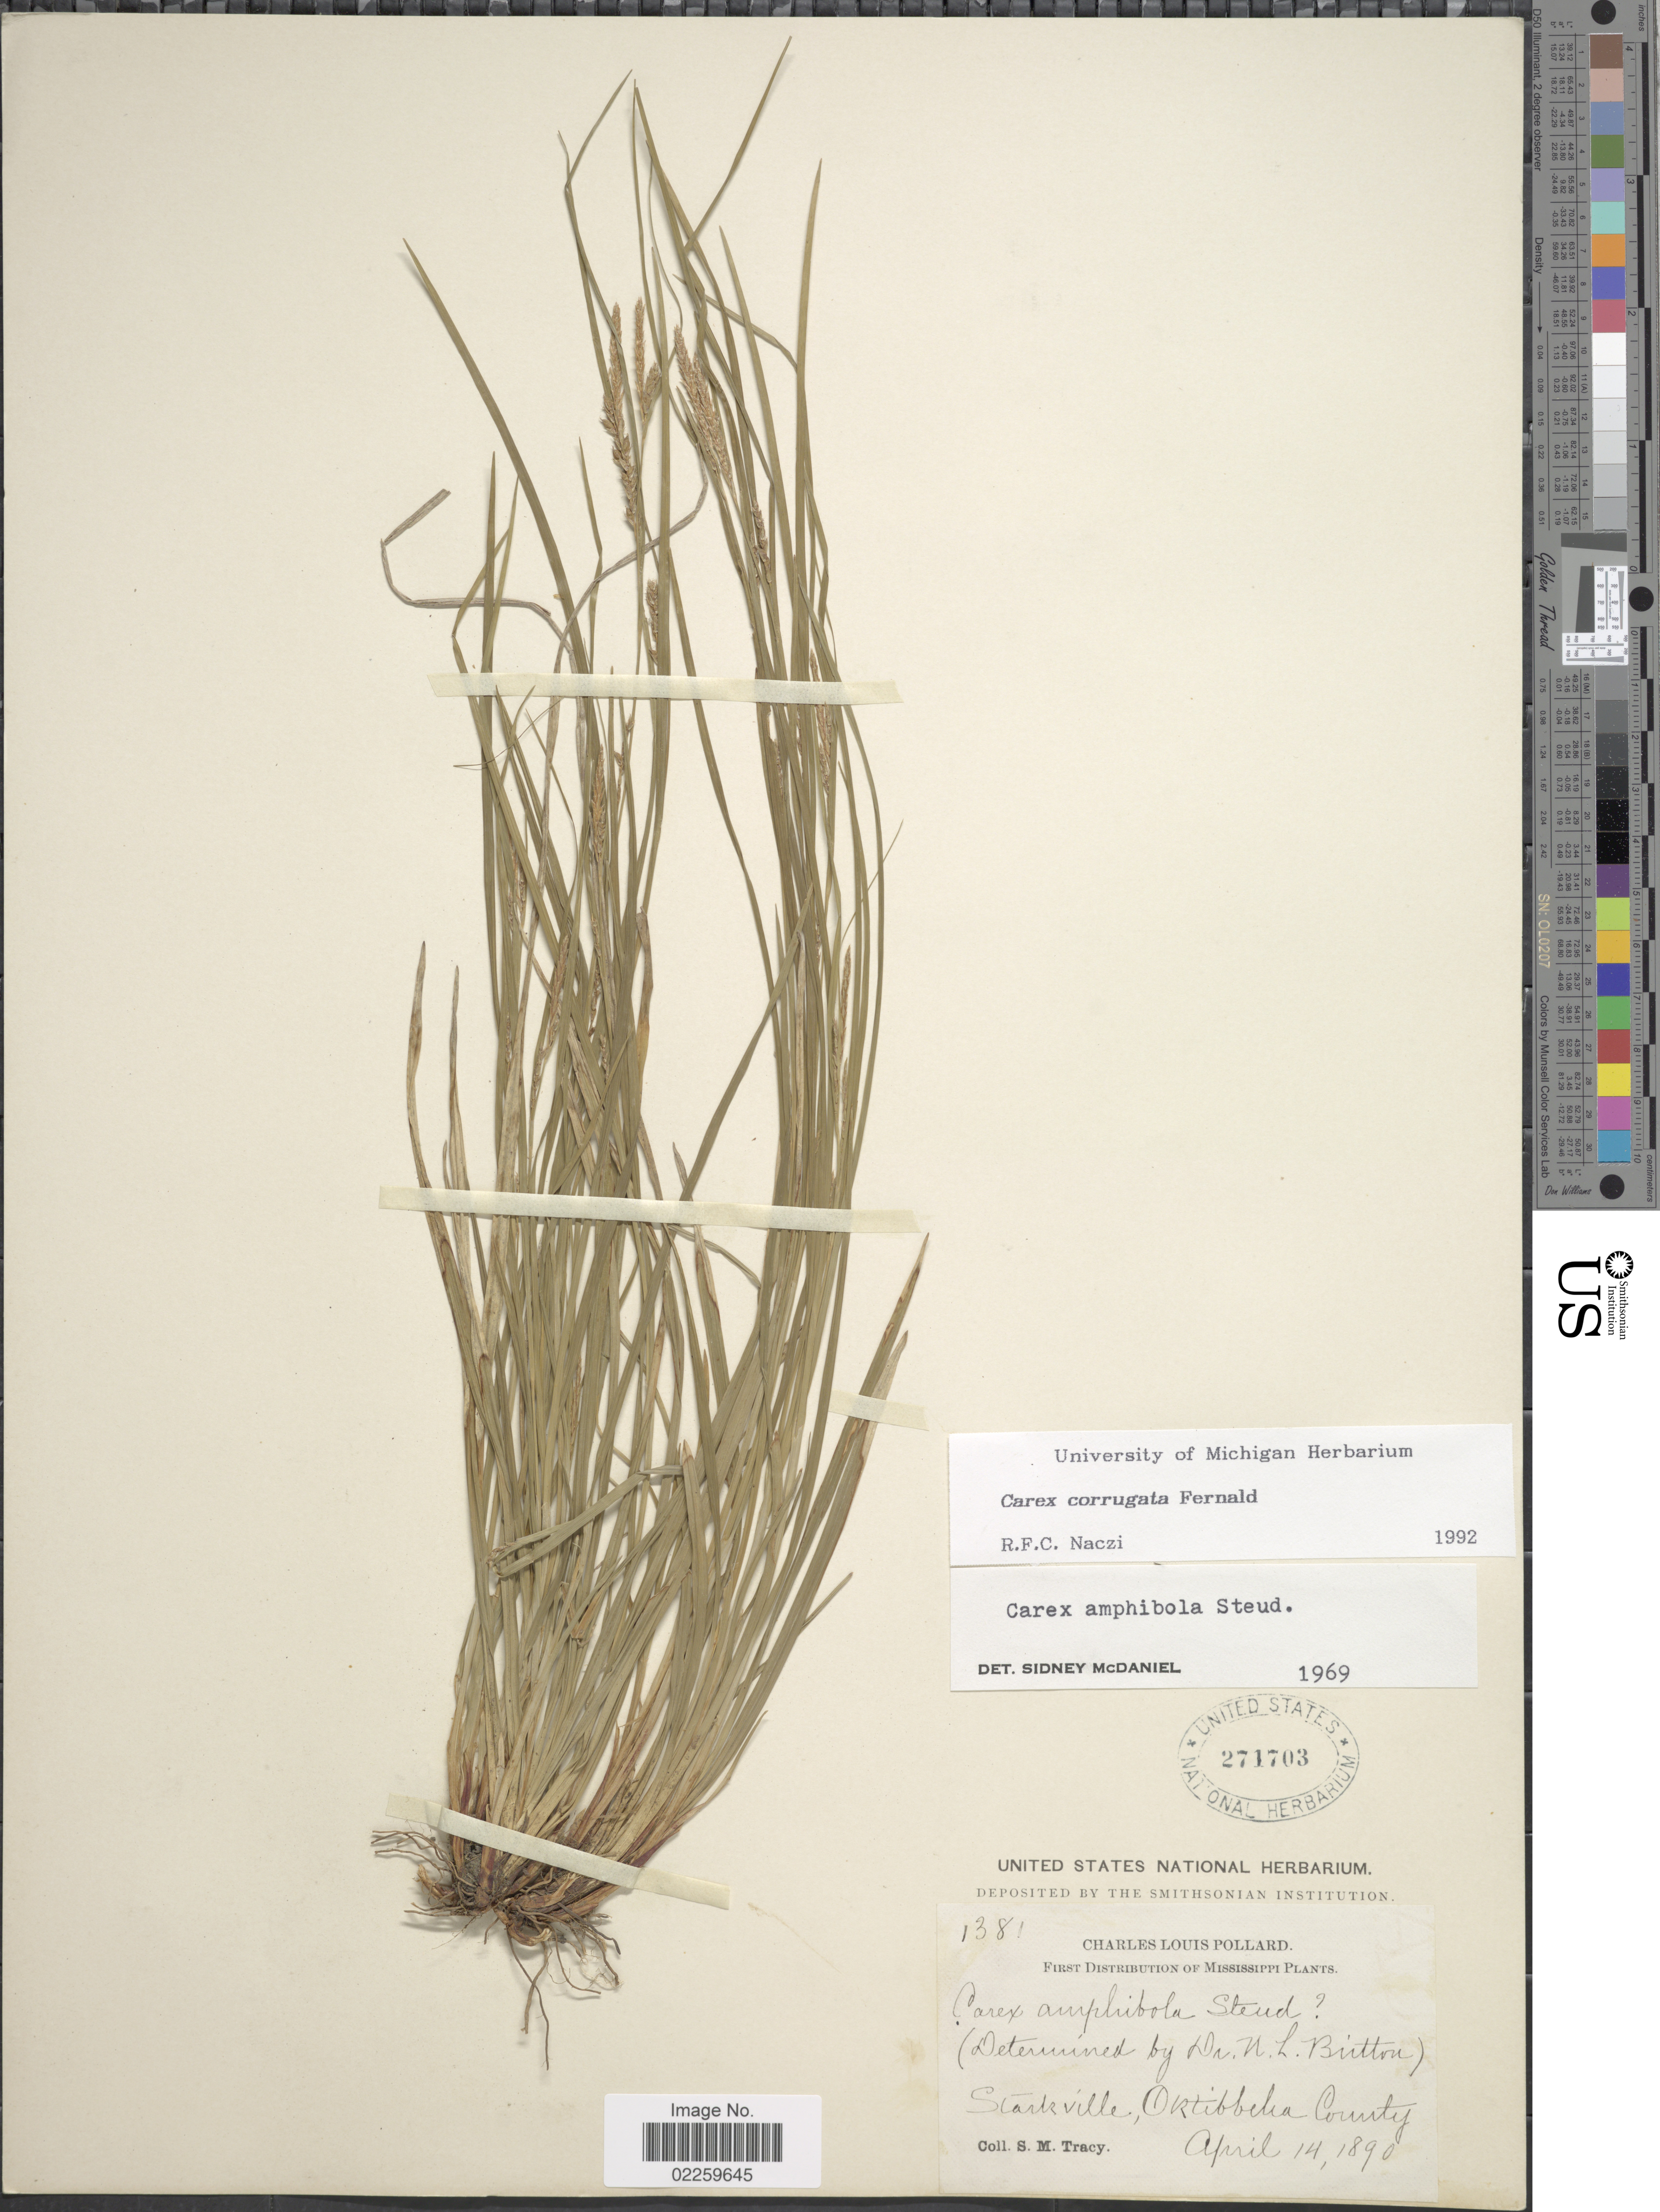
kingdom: Plantae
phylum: Tracheophyta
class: Liliopsida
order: Poales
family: Cyperaceae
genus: Carex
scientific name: Carex corrugata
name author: Fernald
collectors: S. M. Tracy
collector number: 1381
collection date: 1890-04-14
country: United States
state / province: Mississippi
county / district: Oktibbeha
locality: Starkville, Oktibbeha County.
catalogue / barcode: US 271703